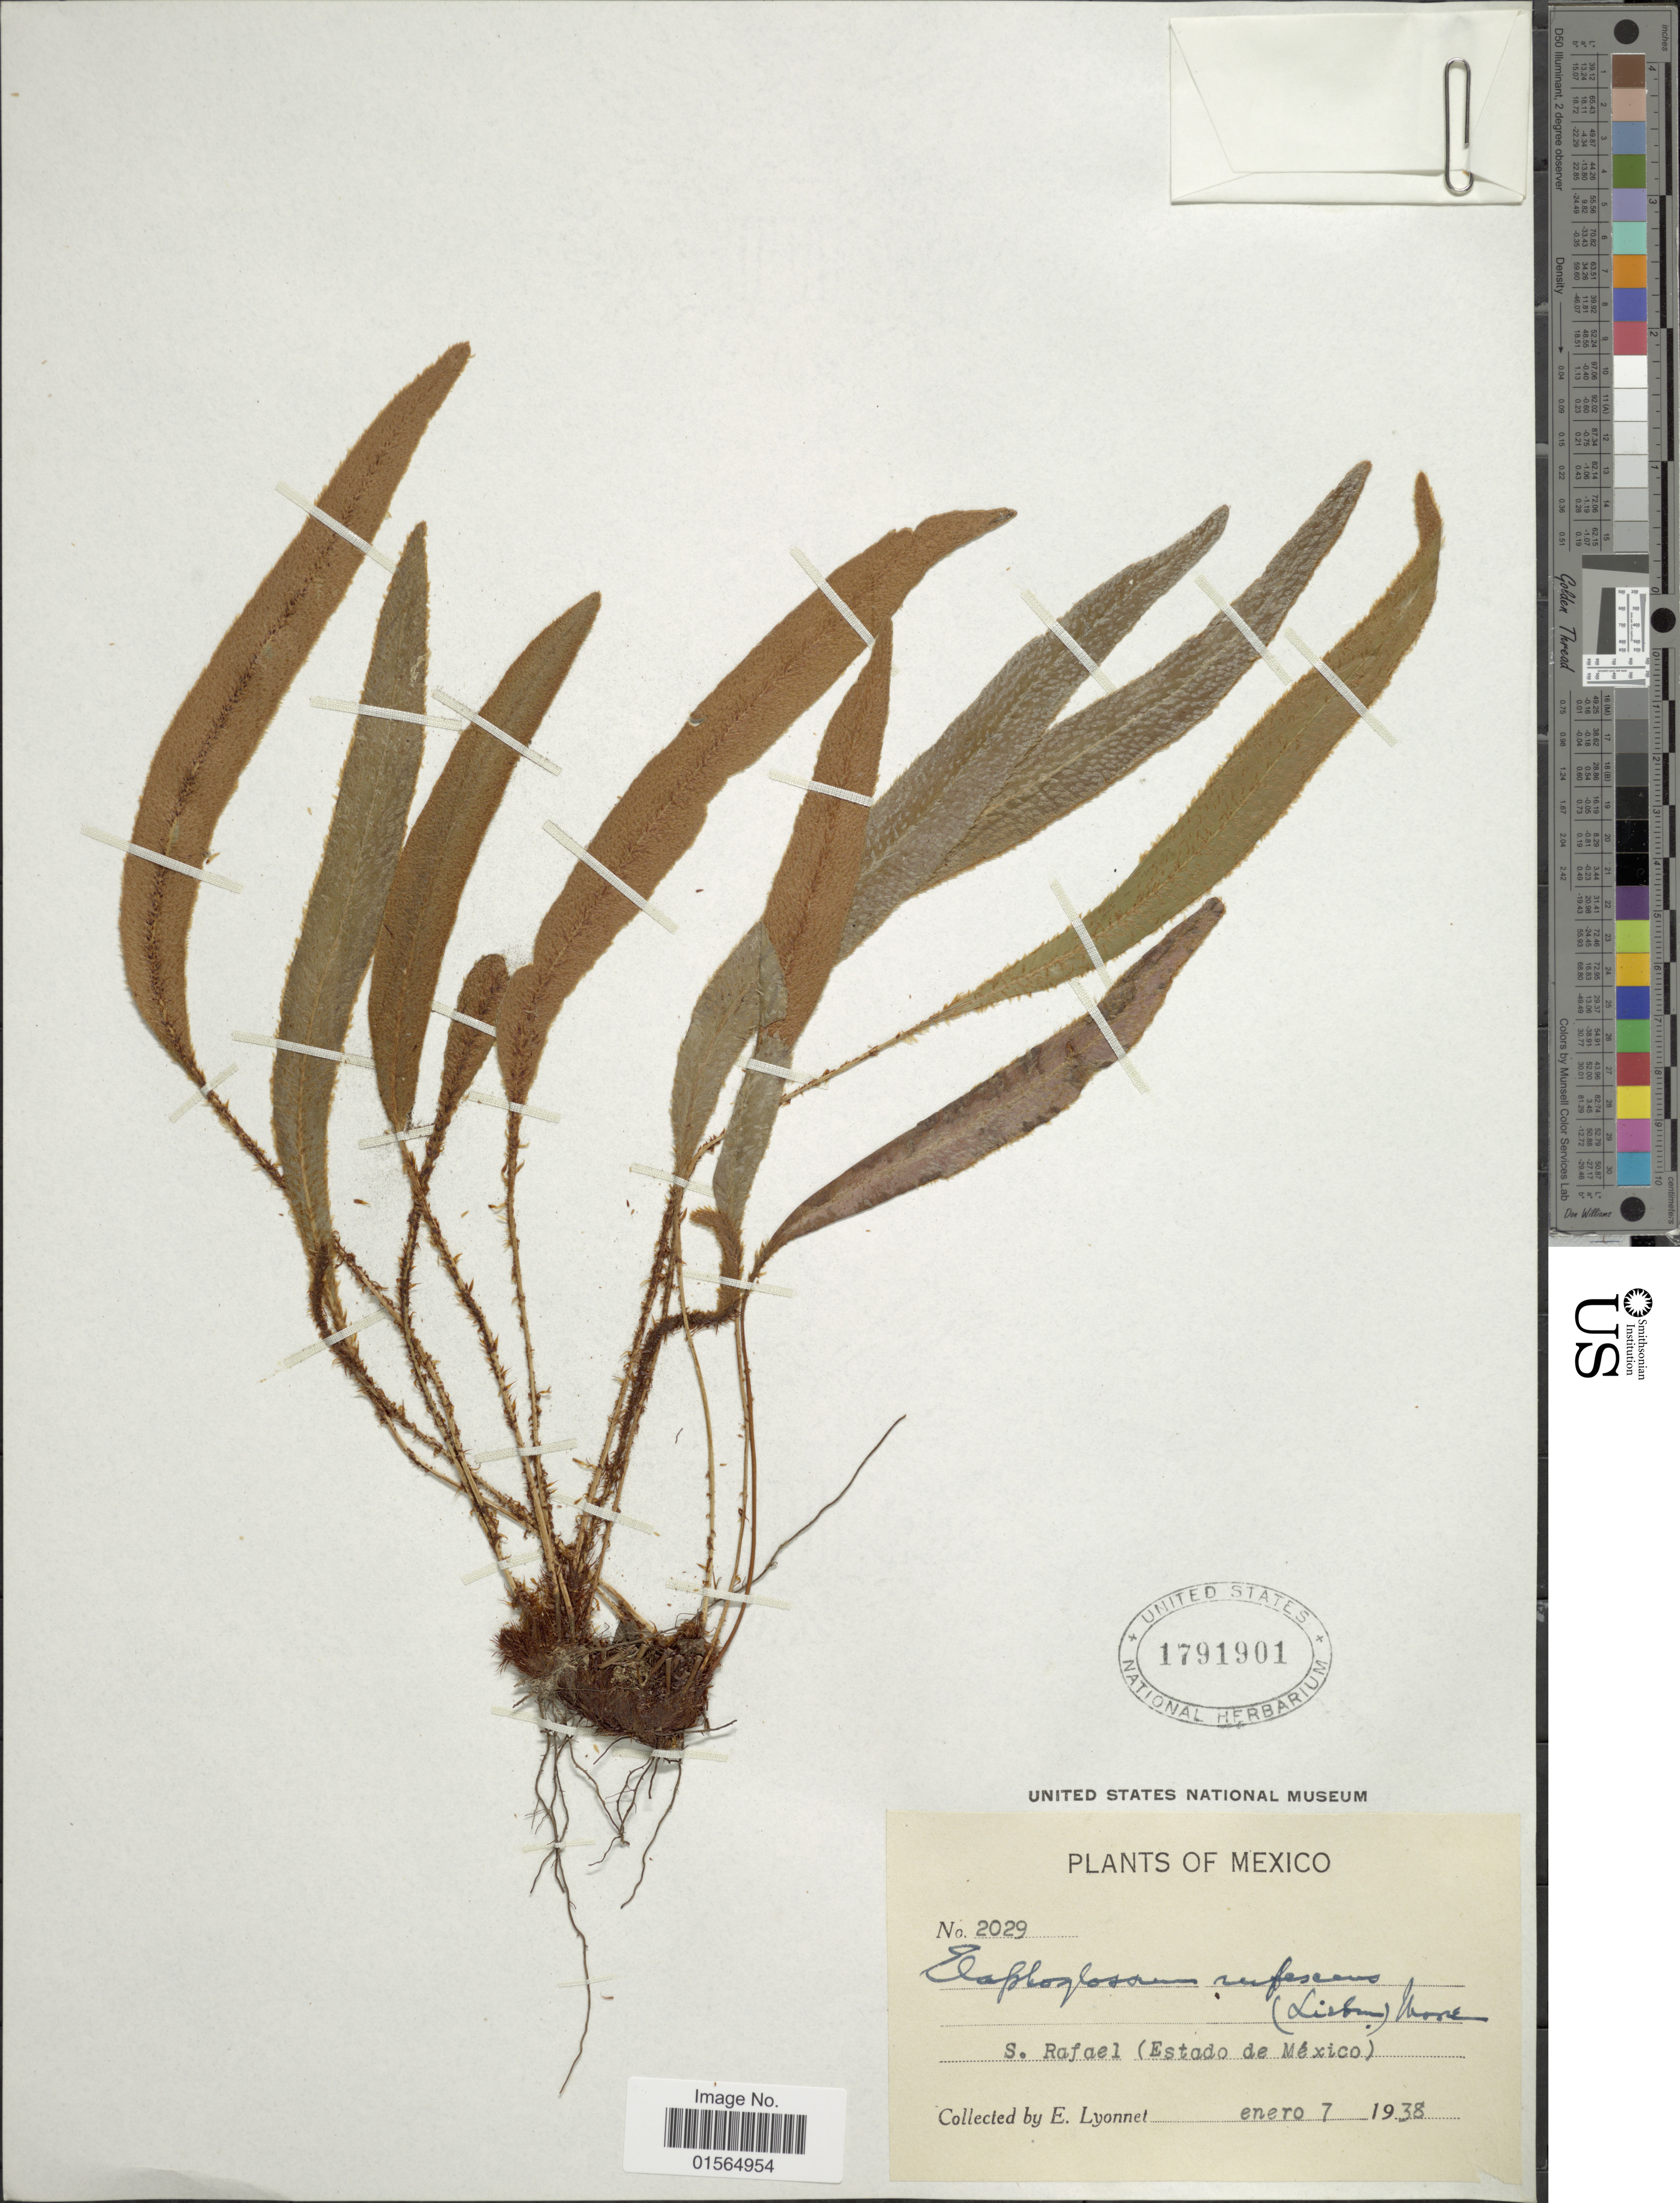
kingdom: Plantae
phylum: Tracheophyta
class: Polypodiopsida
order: Polypodiales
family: Dryopteridaceae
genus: Elaphoglossum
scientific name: Elaphoglossum rufescens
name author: (Liebm.) T. Moore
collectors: E. Lyonnet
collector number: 2029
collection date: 1938-01-07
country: Mexico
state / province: México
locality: S. Rafael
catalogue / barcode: US 1791901